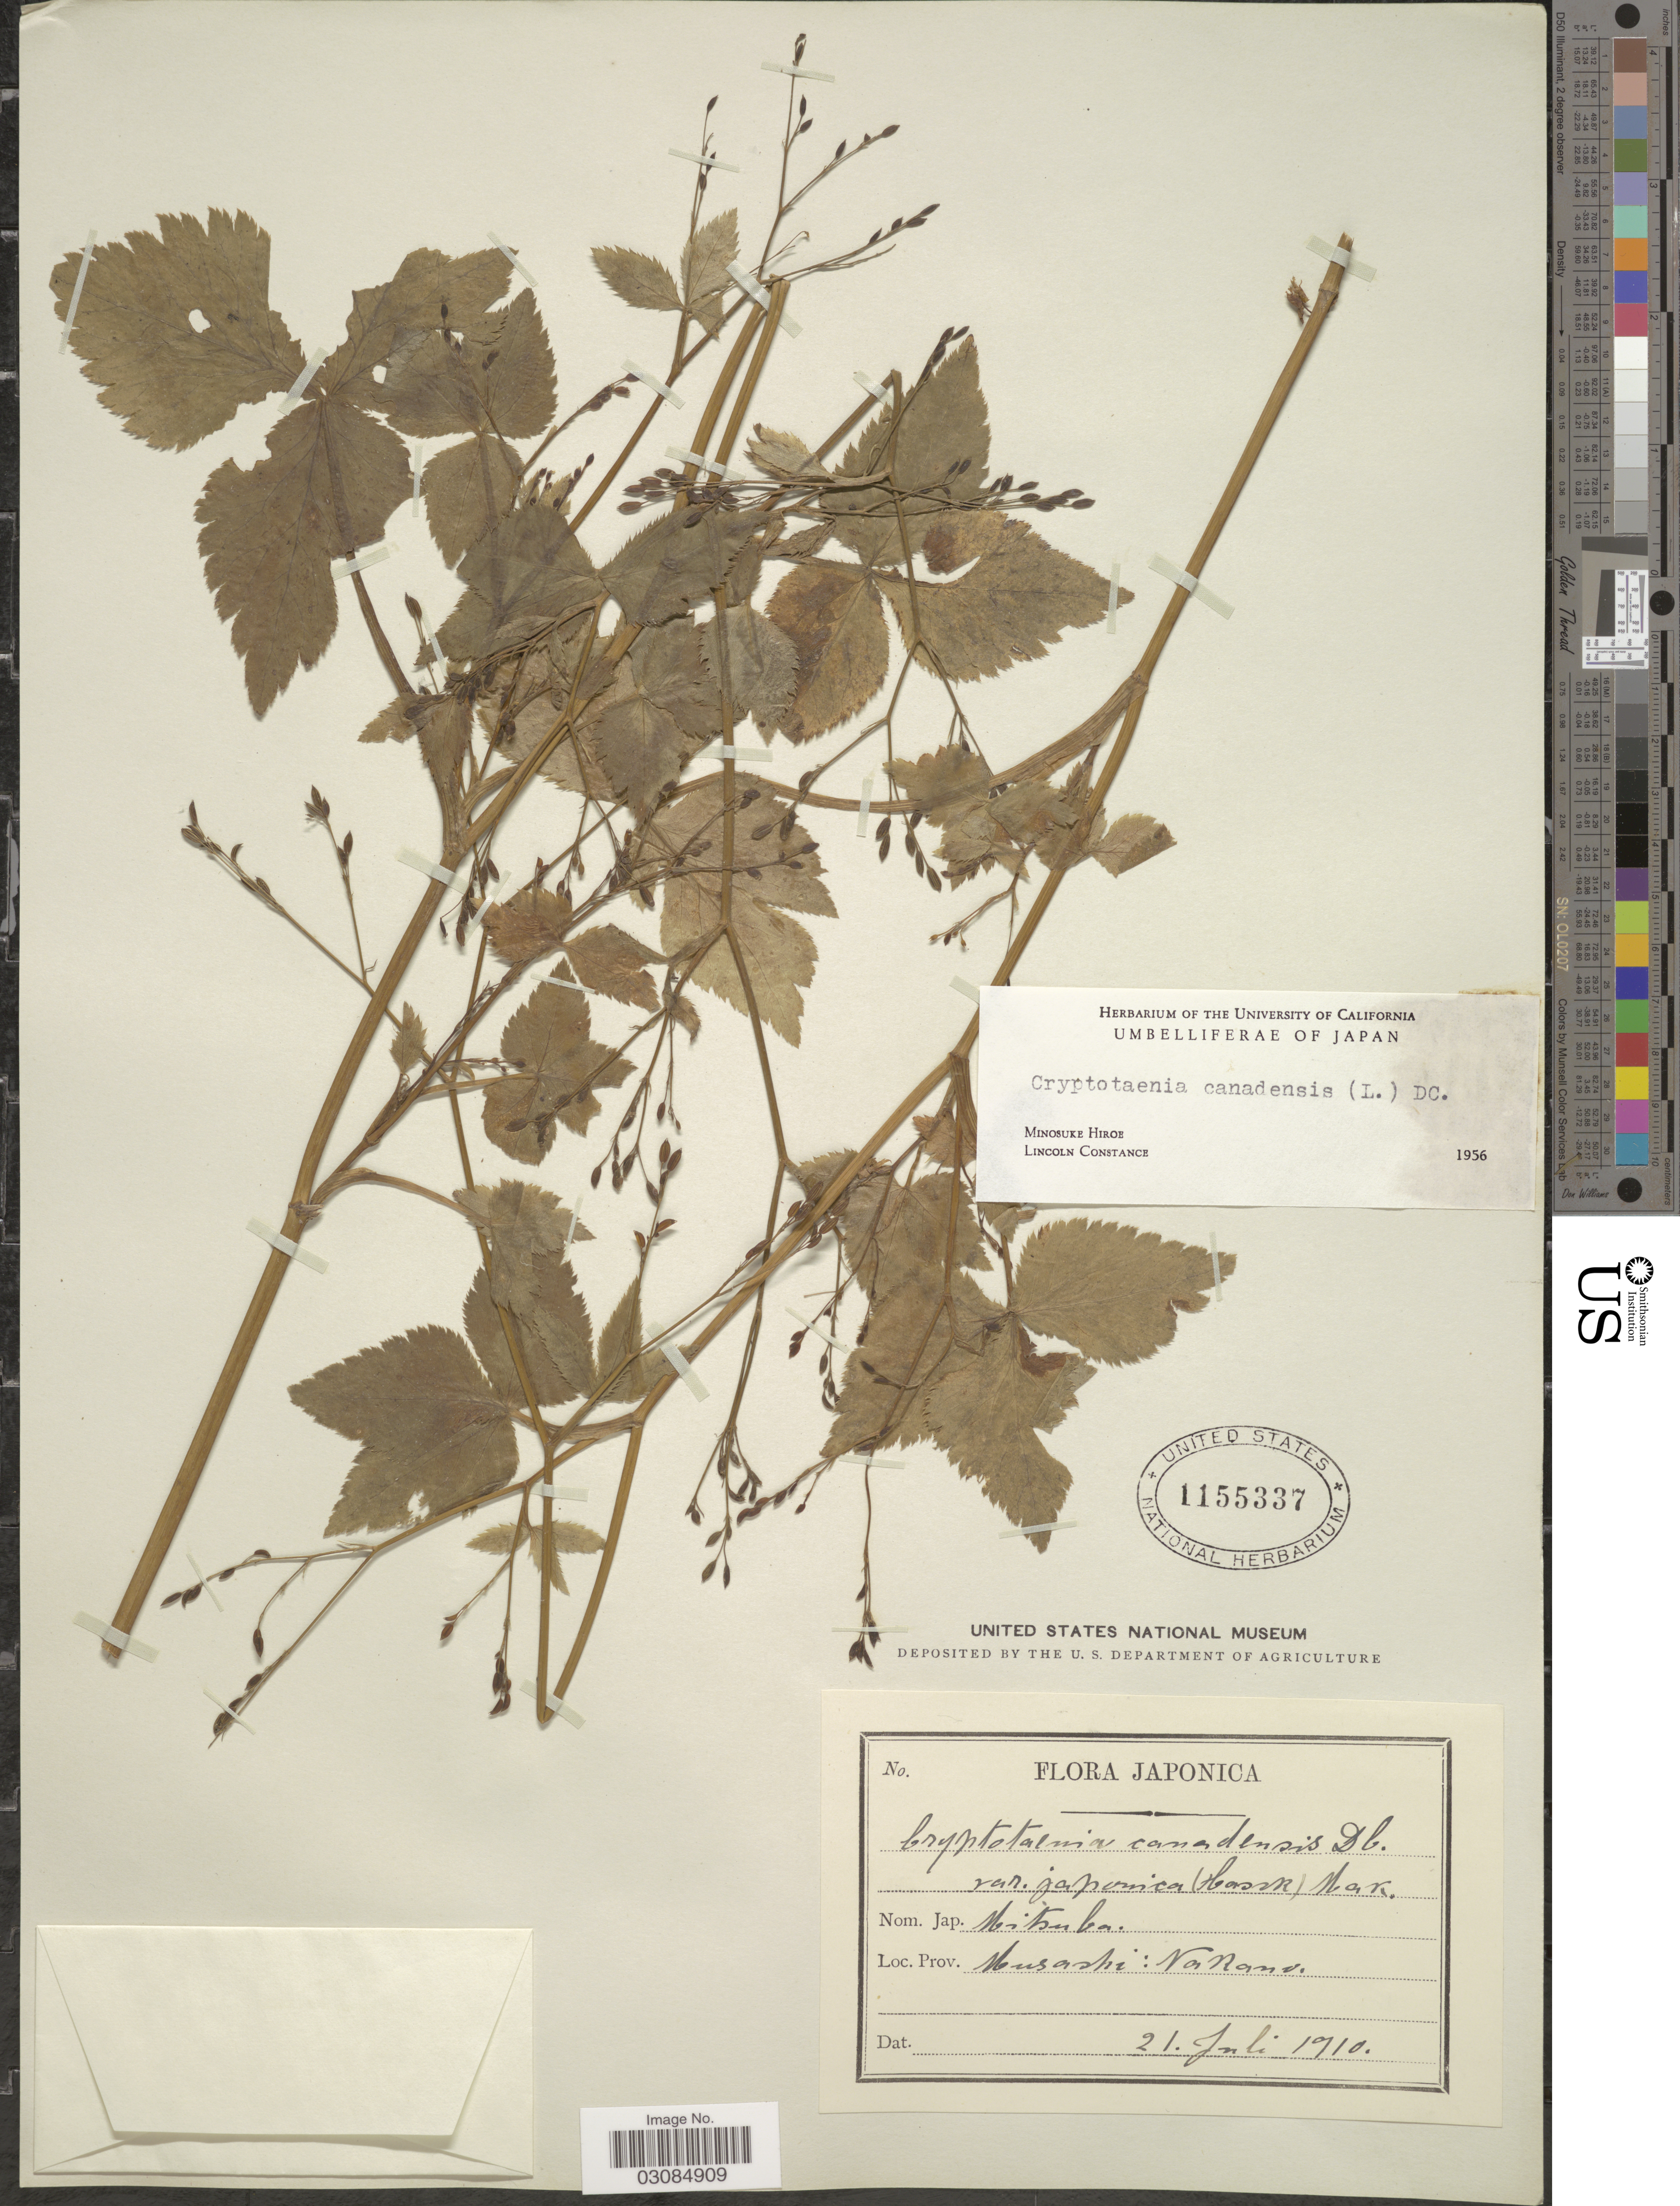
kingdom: Plantae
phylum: Tracheophyta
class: Magnoliopsida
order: Apiales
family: Apiaceae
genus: Cryptotaenia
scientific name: Cryptotaenia canadensis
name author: (L.) DC.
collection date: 1910-07-21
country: Japan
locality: Musashi: Nakano.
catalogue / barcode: US 1155337